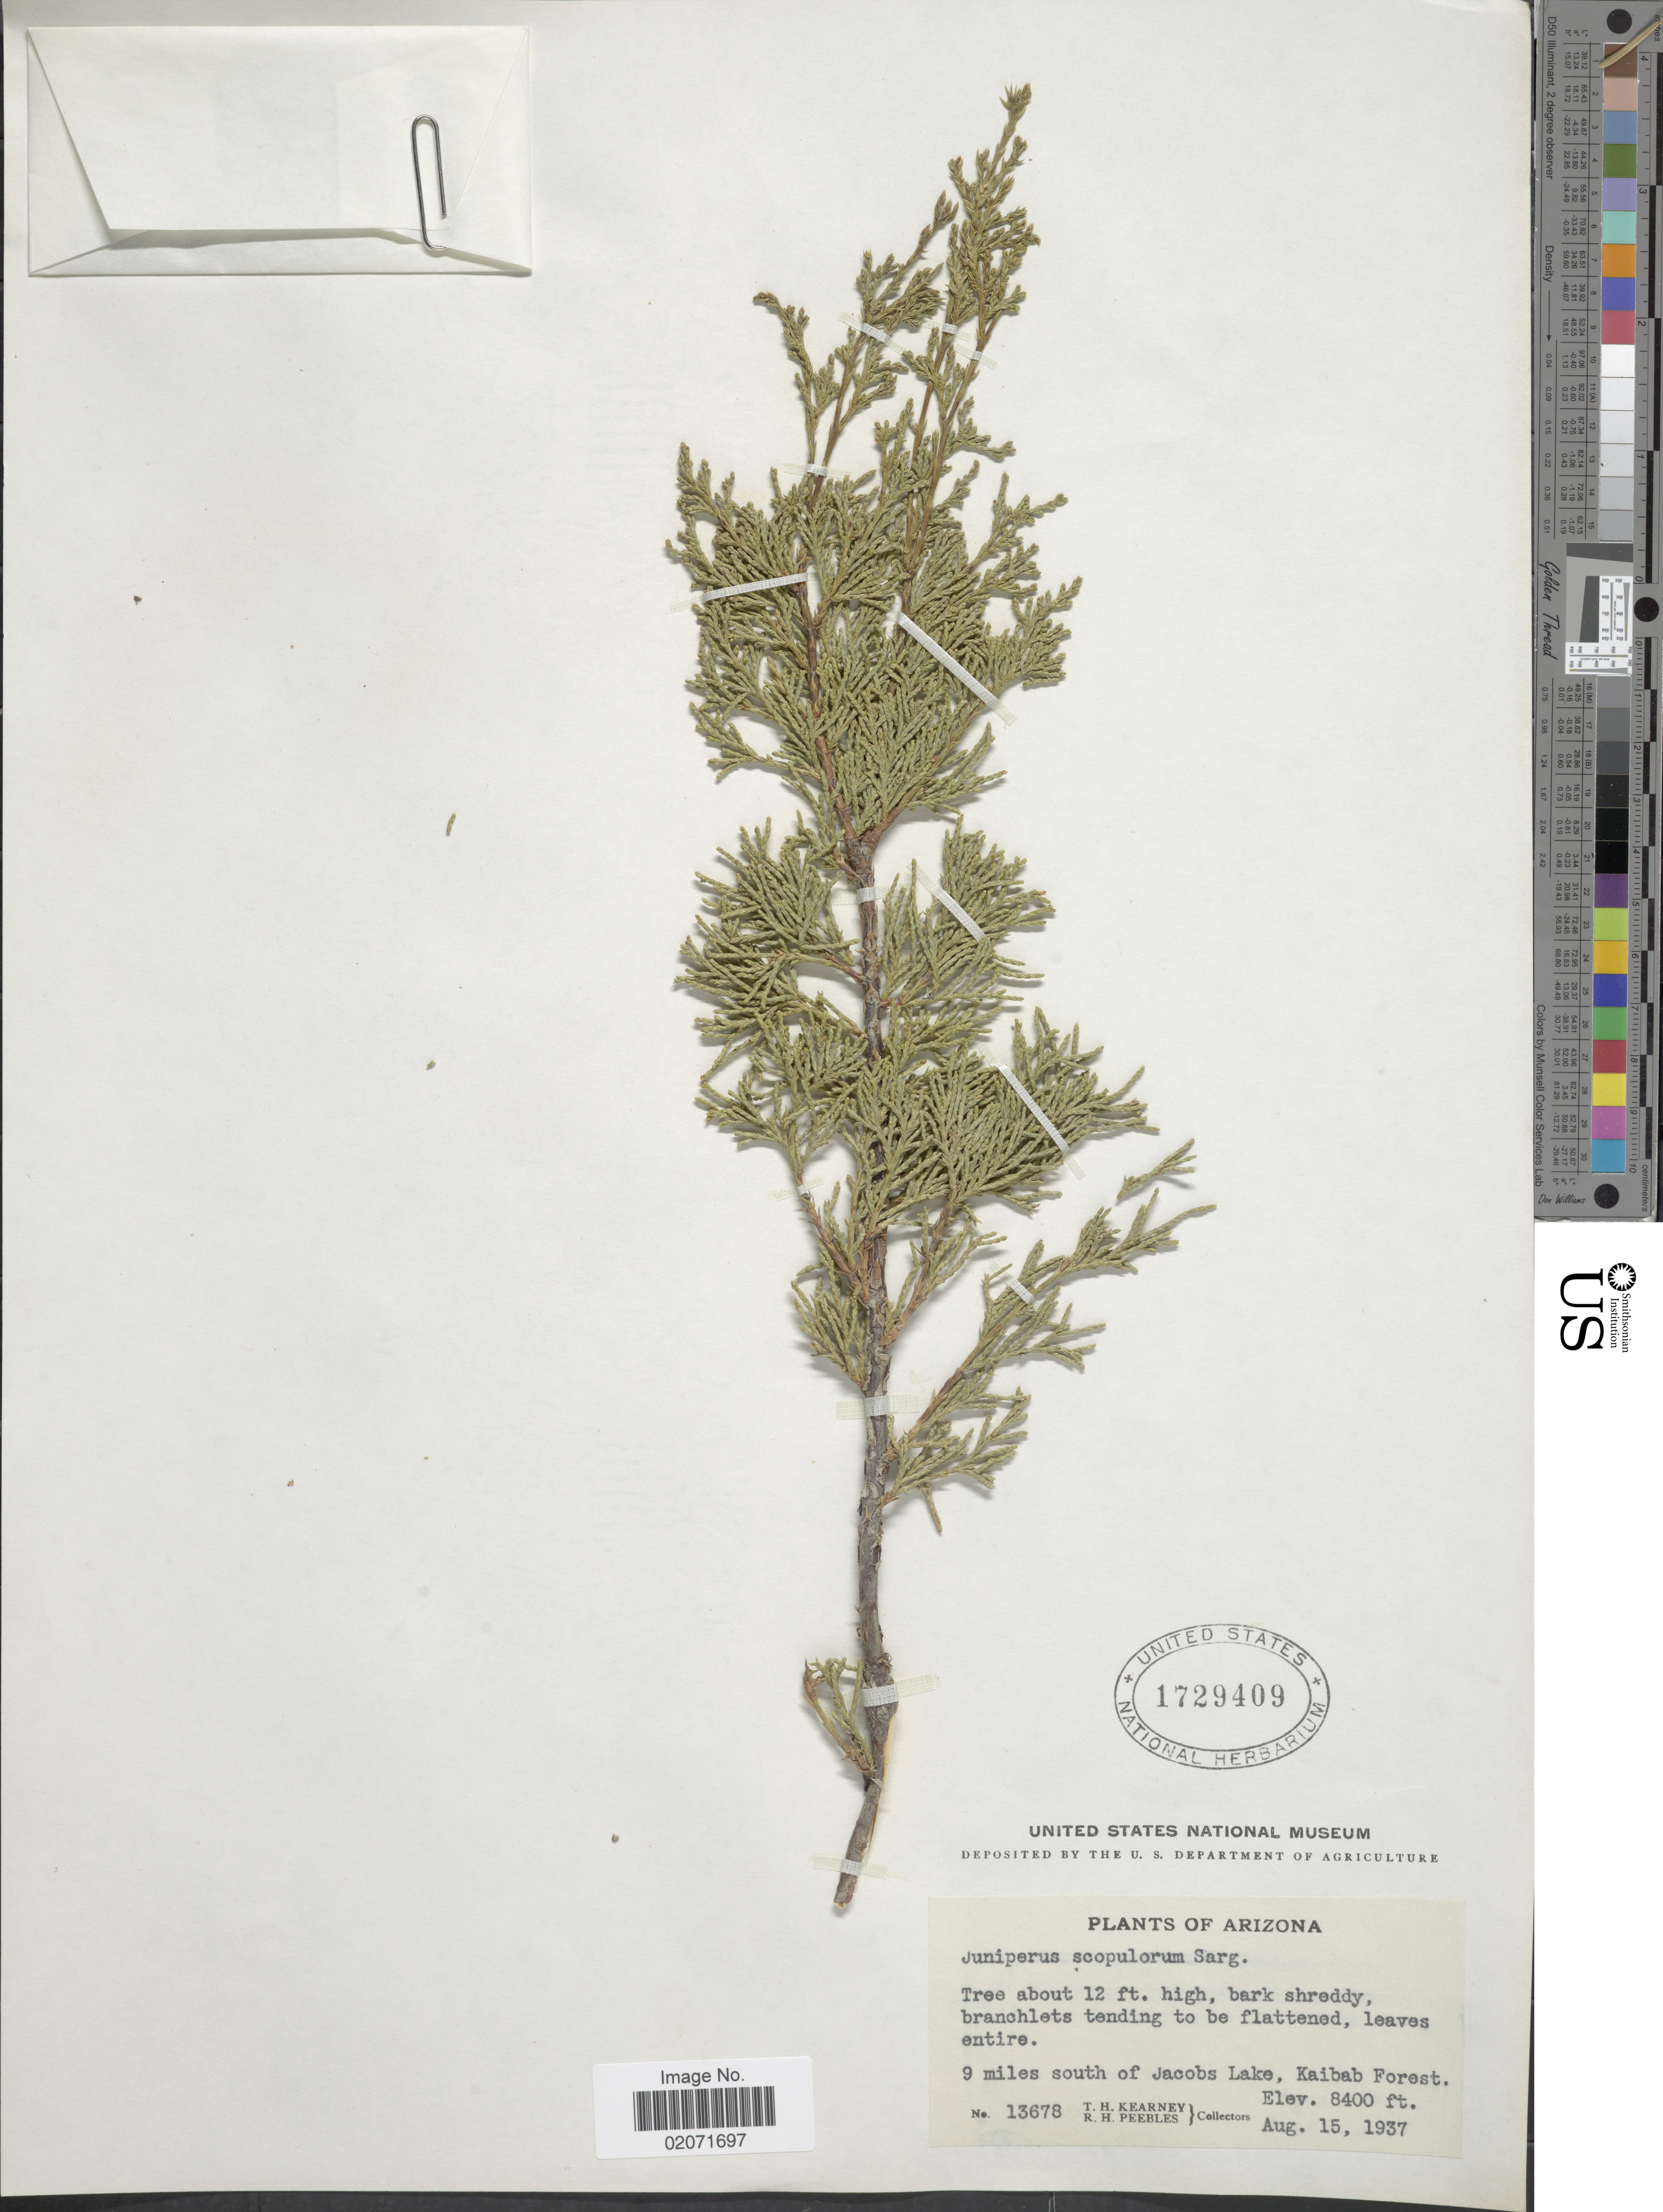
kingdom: Plantae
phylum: Tracheophyta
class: Pinopsida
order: Pinales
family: Cupressaceae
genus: Juniperus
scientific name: Juniperus scopulorum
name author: Sarg.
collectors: T. H. Kearney & R. H. Peebles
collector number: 13678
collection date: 1937-08-15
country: United States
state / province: Arizona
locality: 9 miles south of Jacobs Lake, Kaibab Forest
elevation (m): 2560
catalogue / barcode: US 1729409